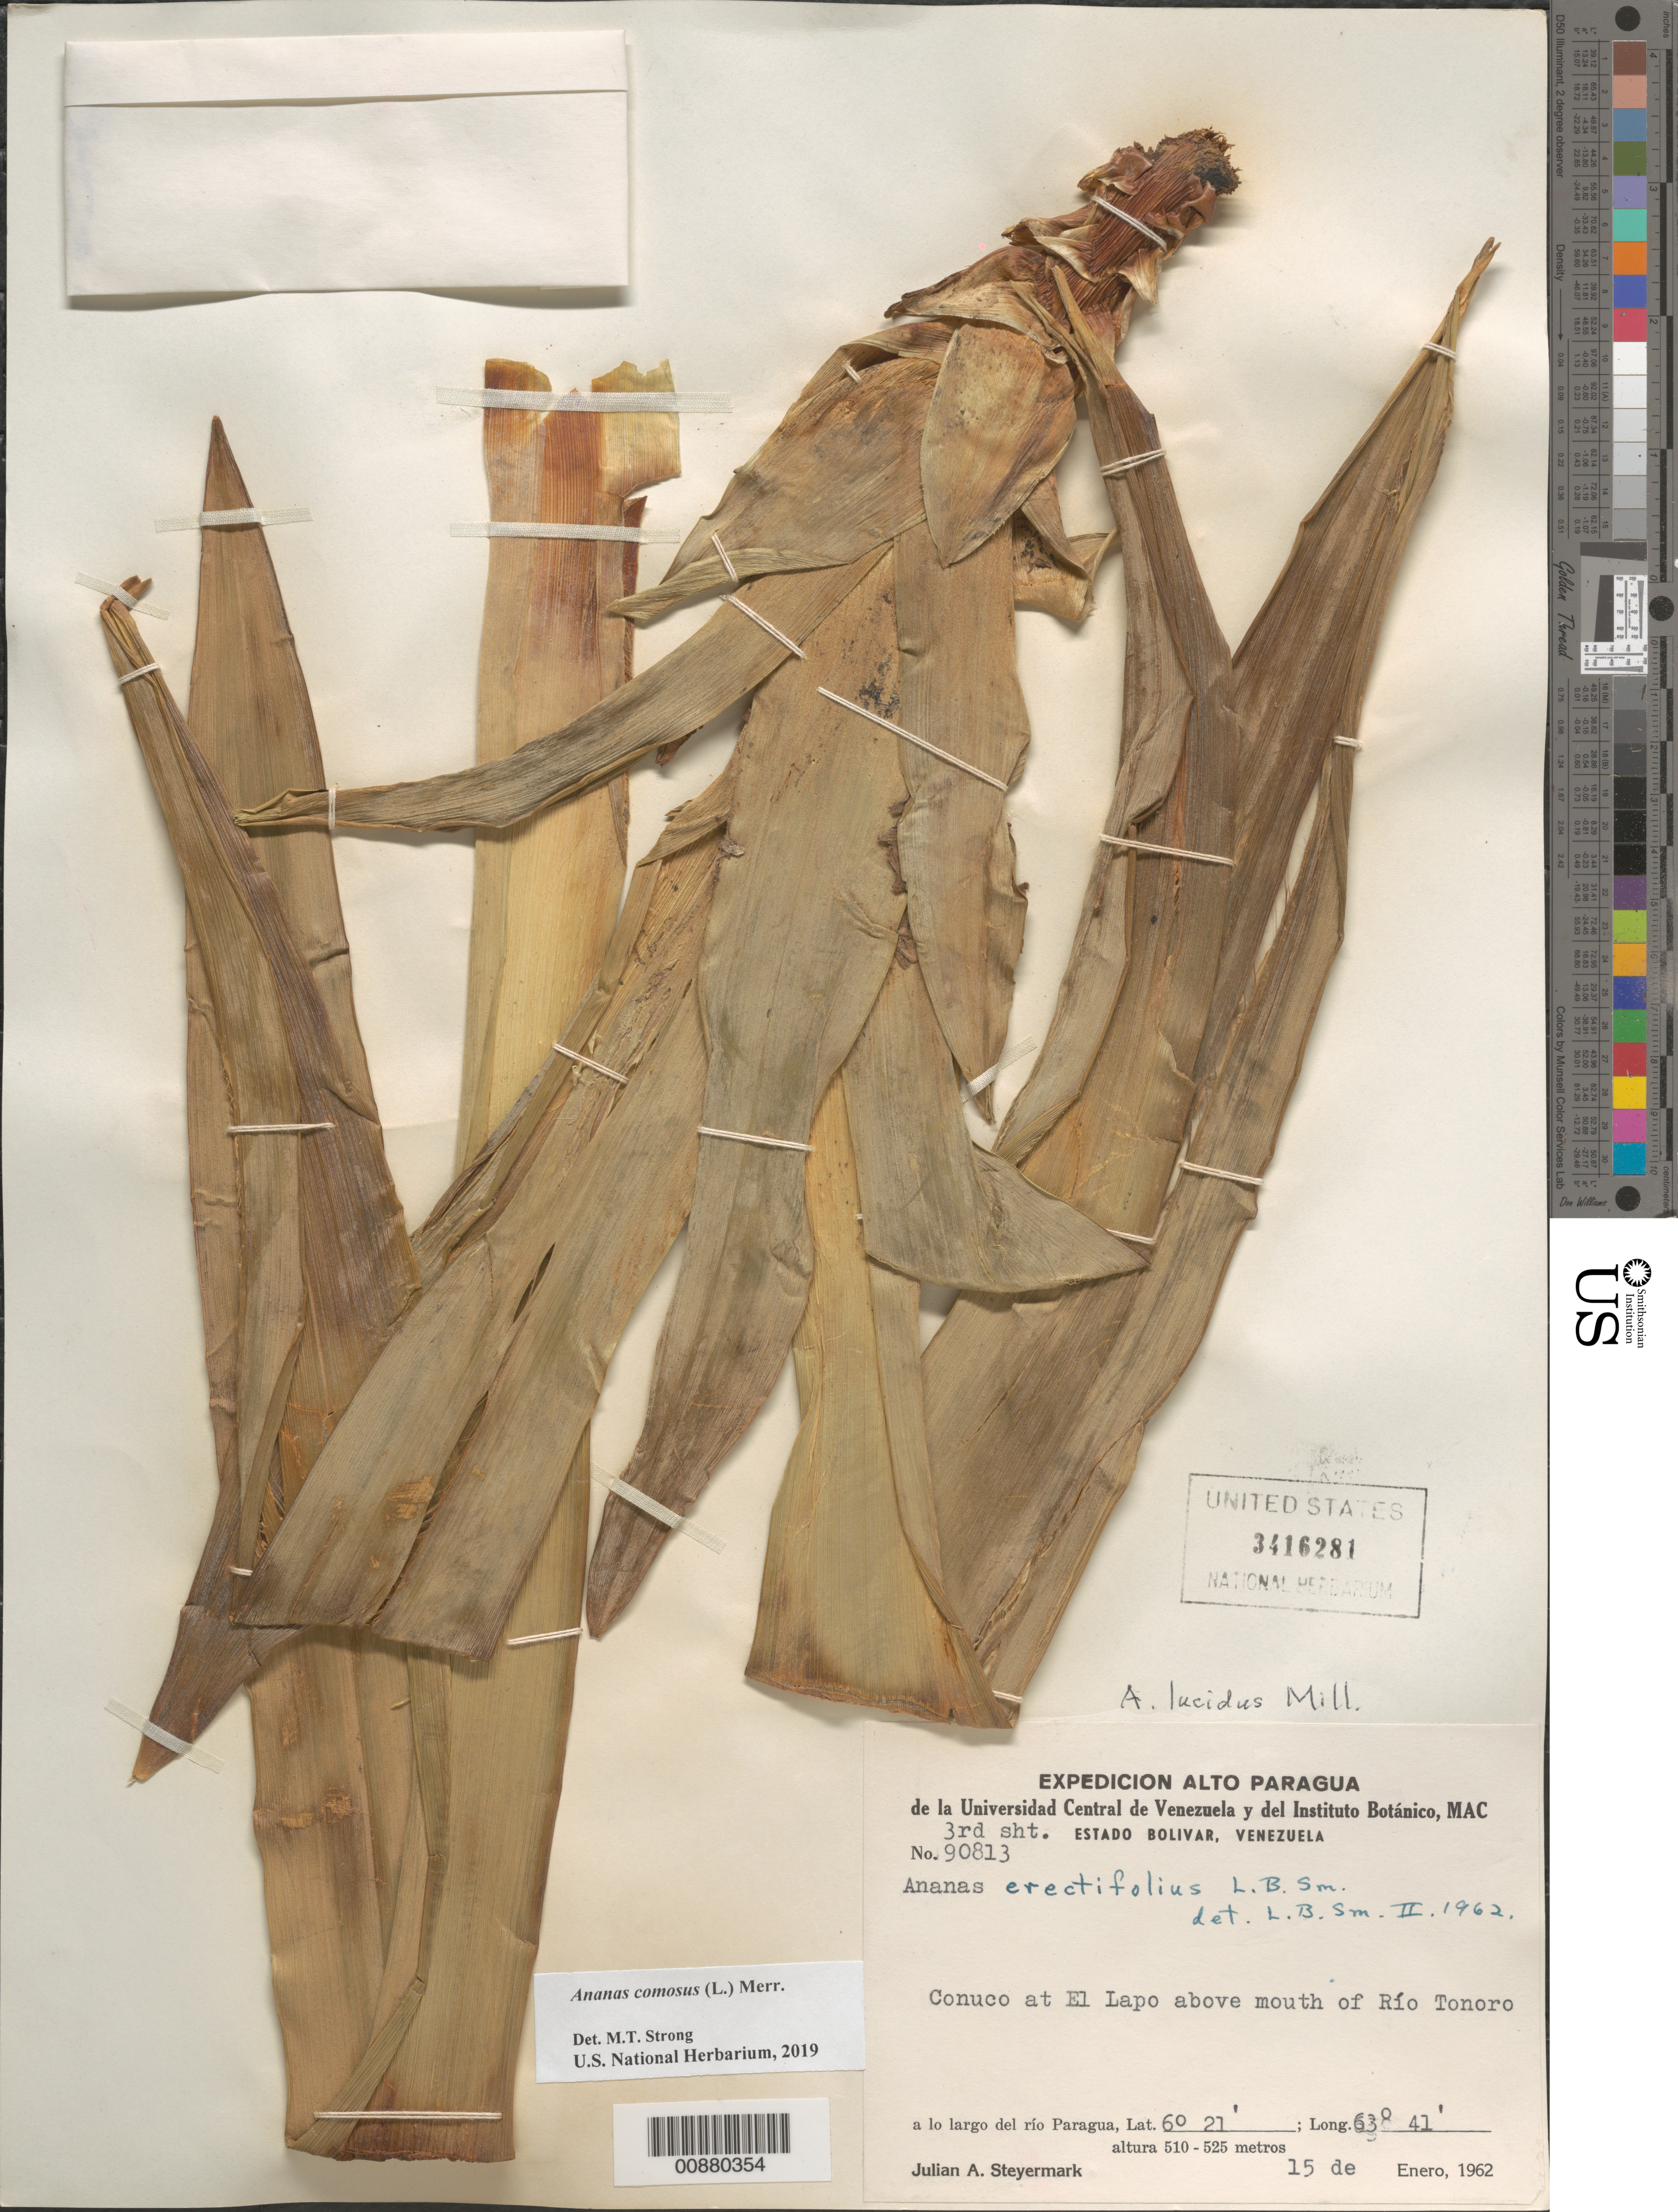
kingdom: Plantae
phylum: Tracheophyta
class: Liliopsida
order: Poales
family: Bromeliaceae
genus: Ananas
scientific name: Ananas comosus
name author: (L.) Merr.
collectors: J. Steyermark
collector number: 90813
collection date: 1962-01-15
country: Venezuela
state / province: Bolivar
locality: Conuco at El Lapo above mouth of Río Tonoro. A lo largo del río Paragua.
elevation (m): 510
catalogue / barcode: US 3416281